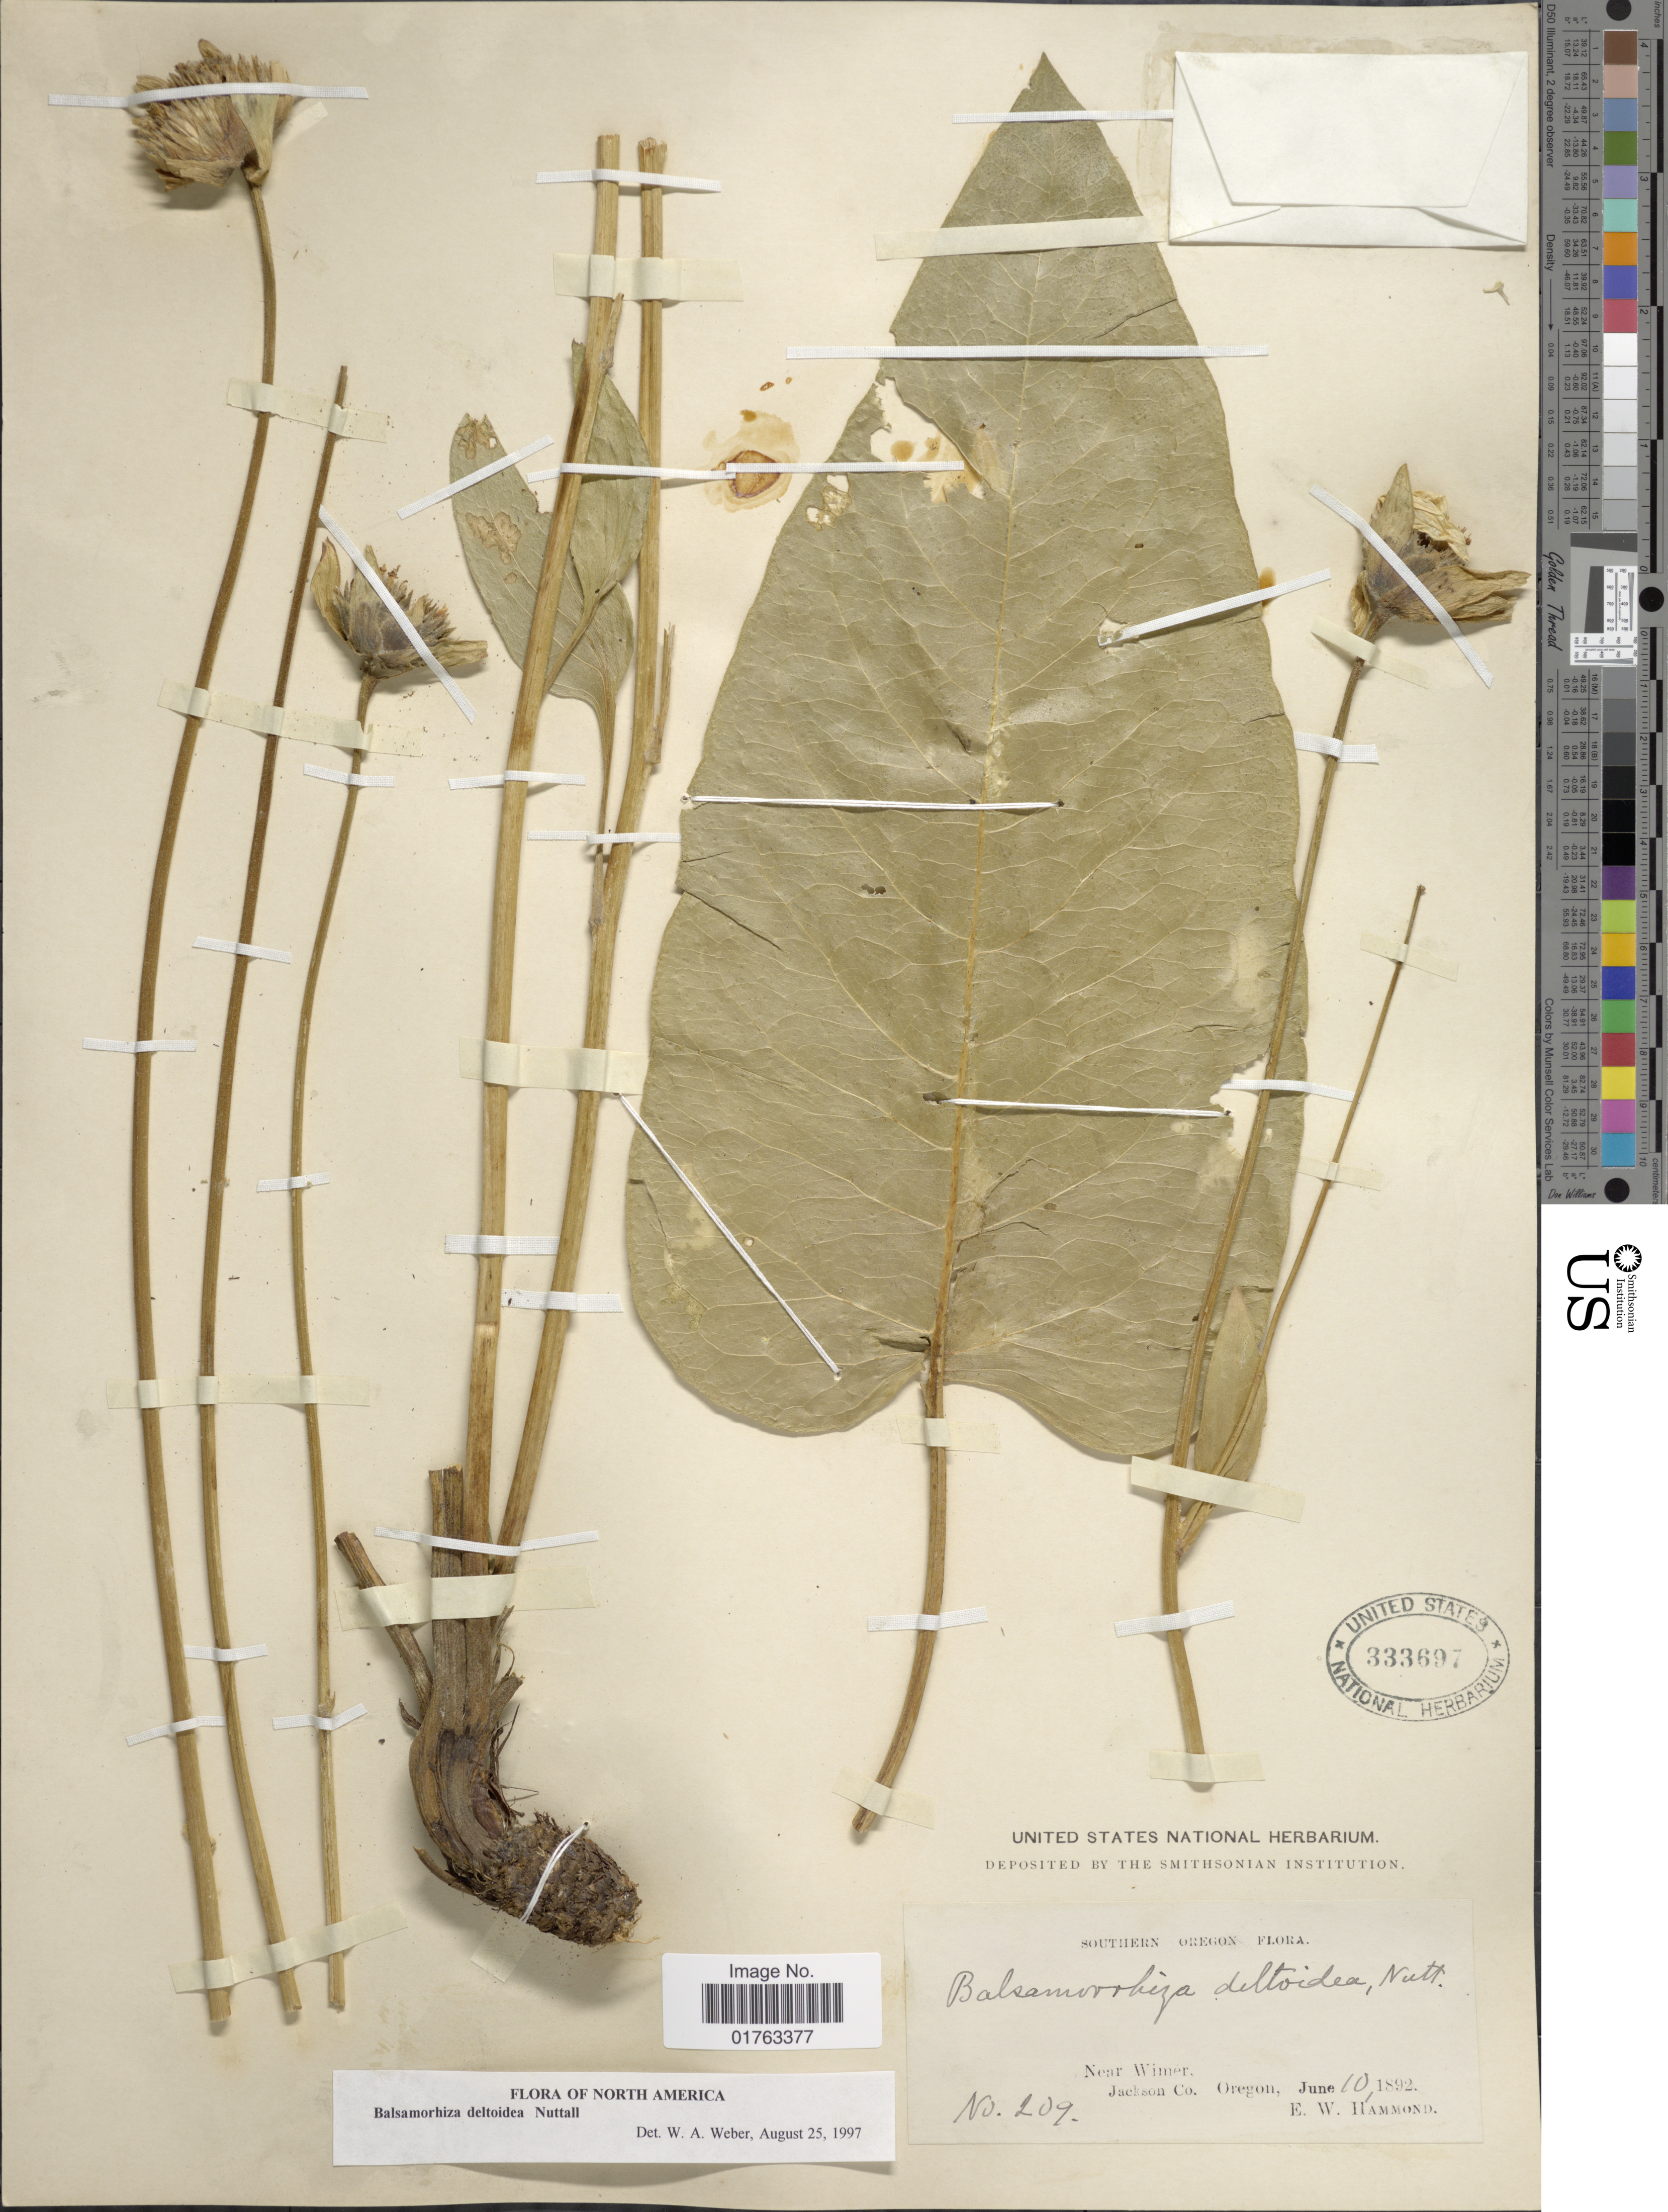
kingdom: Plantae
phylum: Tracheophyta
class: Magnoliopsida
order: Asterales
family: Asteraceae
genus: Balsamorhiza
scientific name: Balsamorhiza deltoidea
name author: Nutt.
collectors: E. Hammond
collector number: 209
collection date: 1892-06-10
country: United States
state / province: Oregon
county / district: Jackson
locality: Near Wimer, Jackson Co.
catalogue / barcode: US 333697